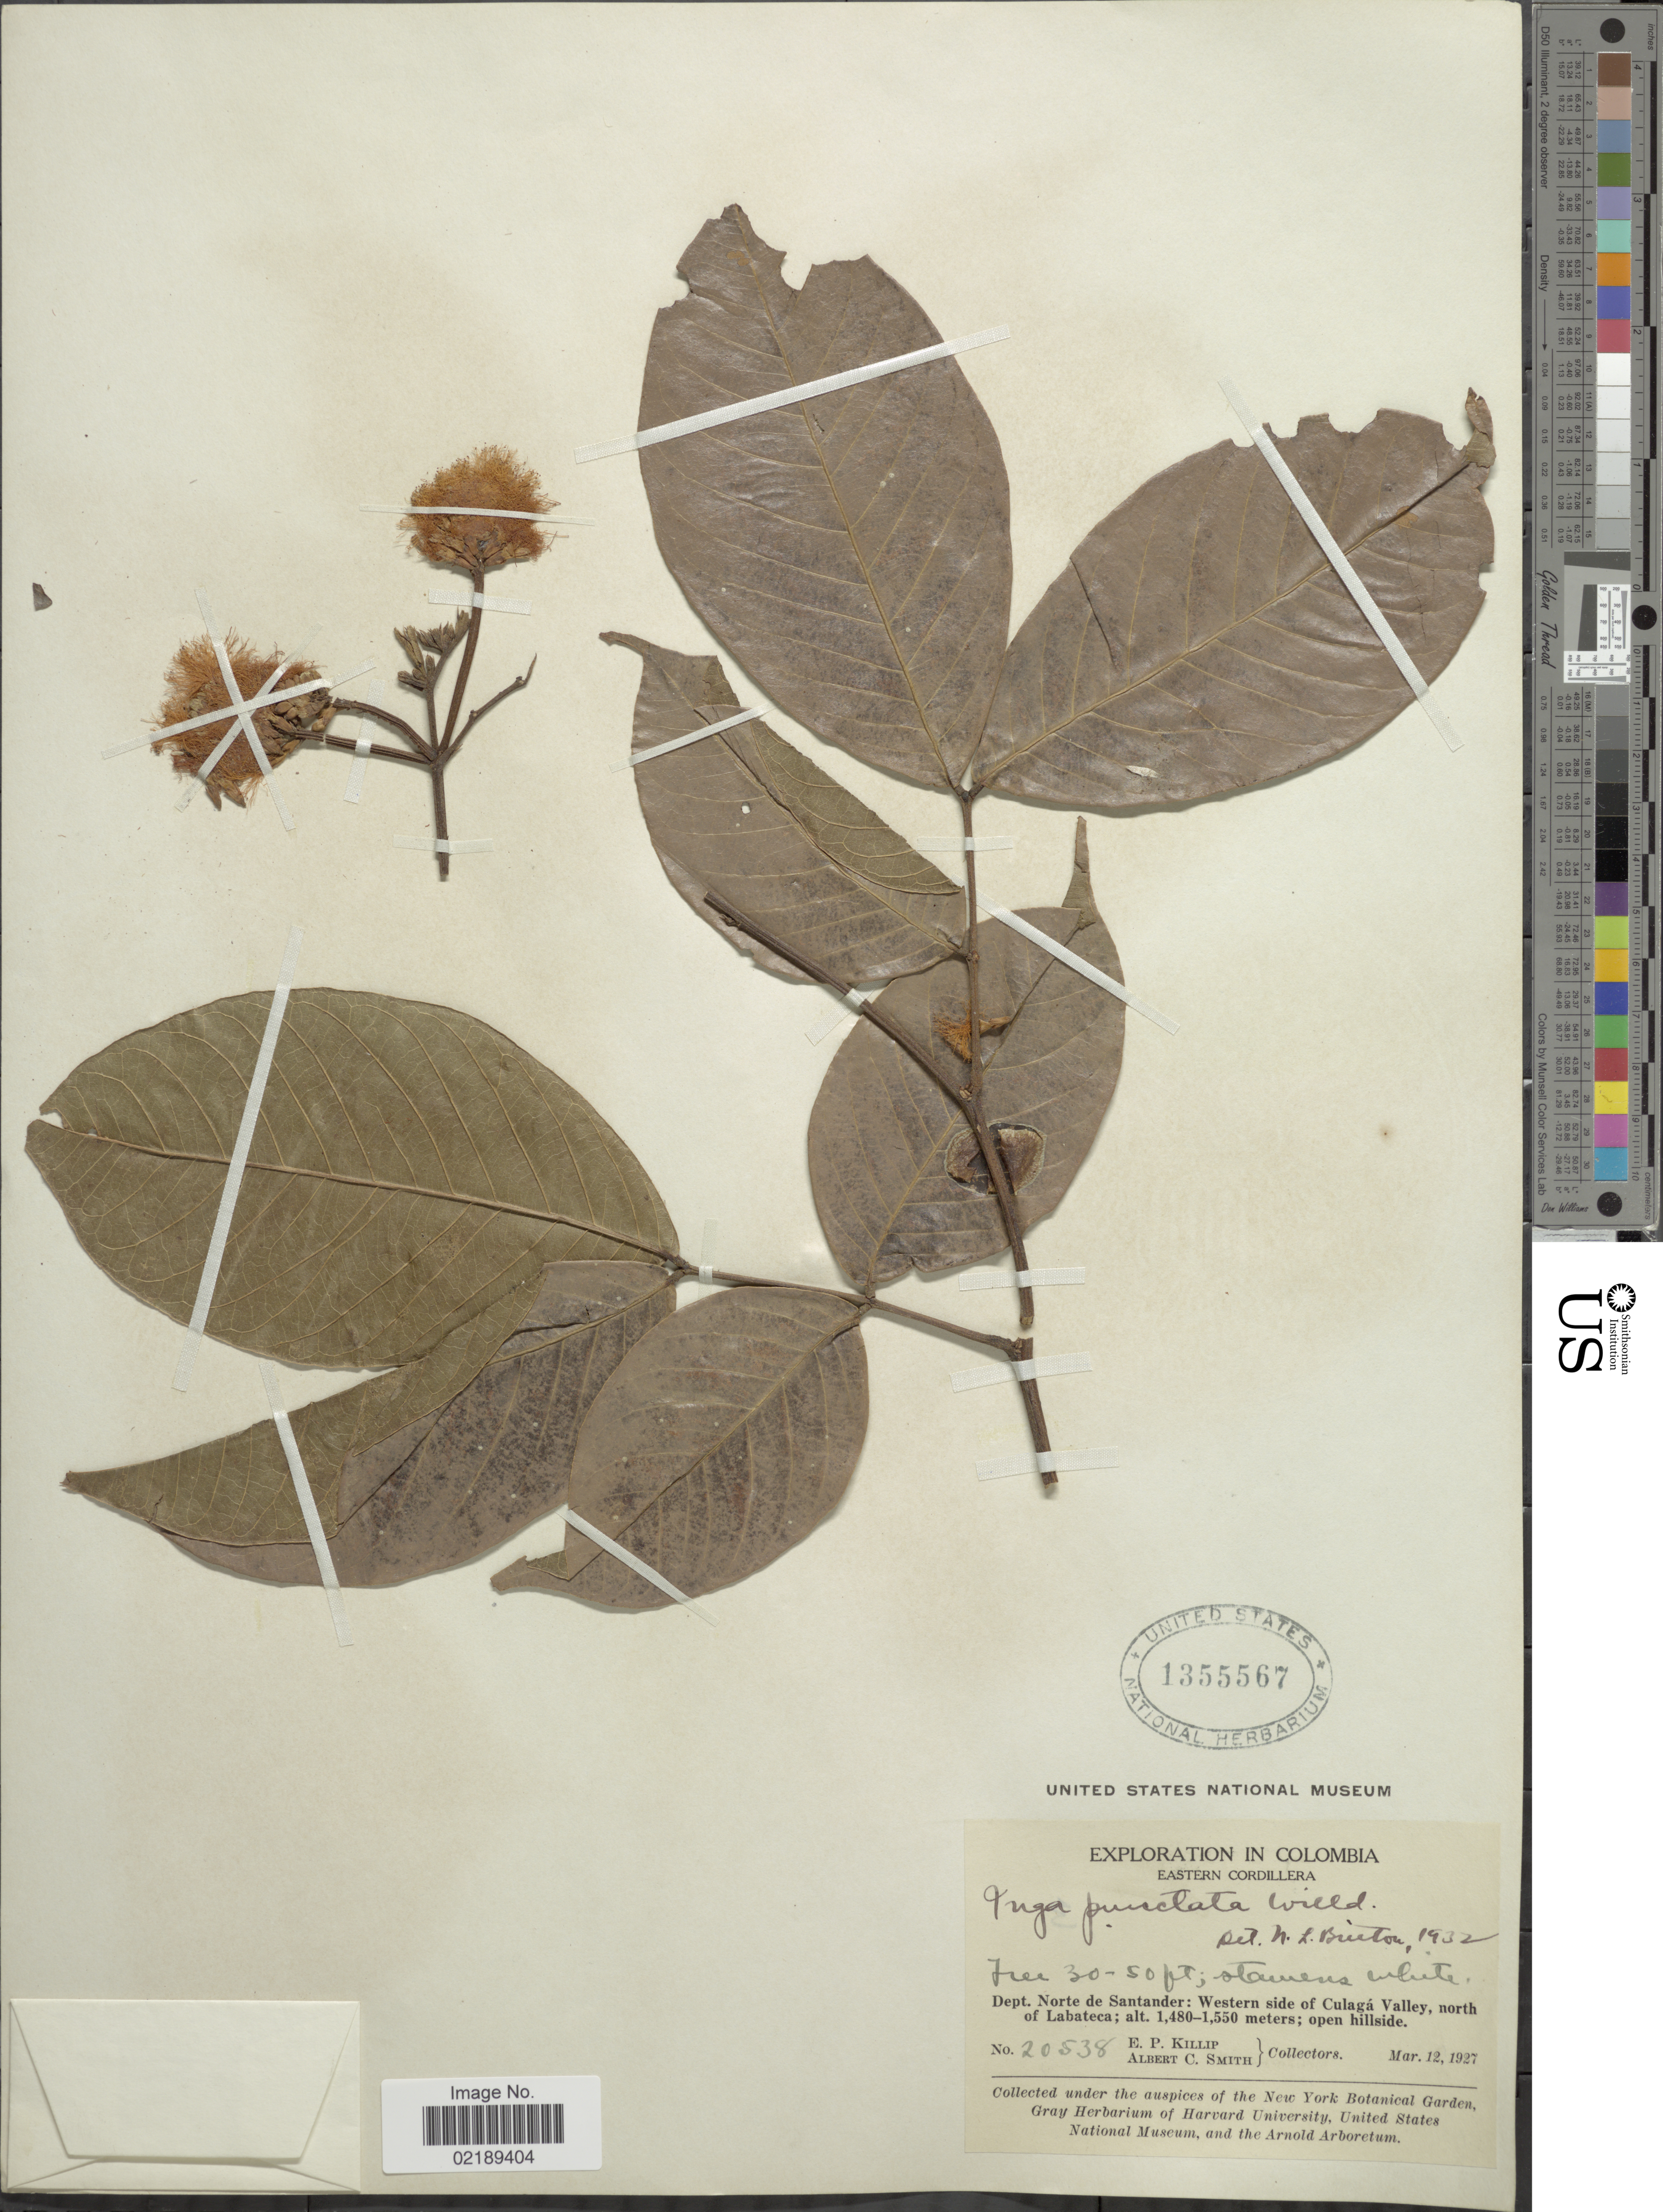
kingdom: Plantae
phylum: Tracheophyta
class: Magnoliopsida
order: Fabales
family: Fabaceae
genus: Inga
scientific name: Inga punctata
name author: Willd.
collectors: E. P. Killip & A. C. Smith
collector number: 20538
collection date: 1927-03-12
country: Colombia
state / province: Norte de Santander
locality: Western side of Culaga Valley, north of Labateca, open hillside, Eastern Cordillera.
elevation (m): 1480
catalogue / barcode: US 1355567